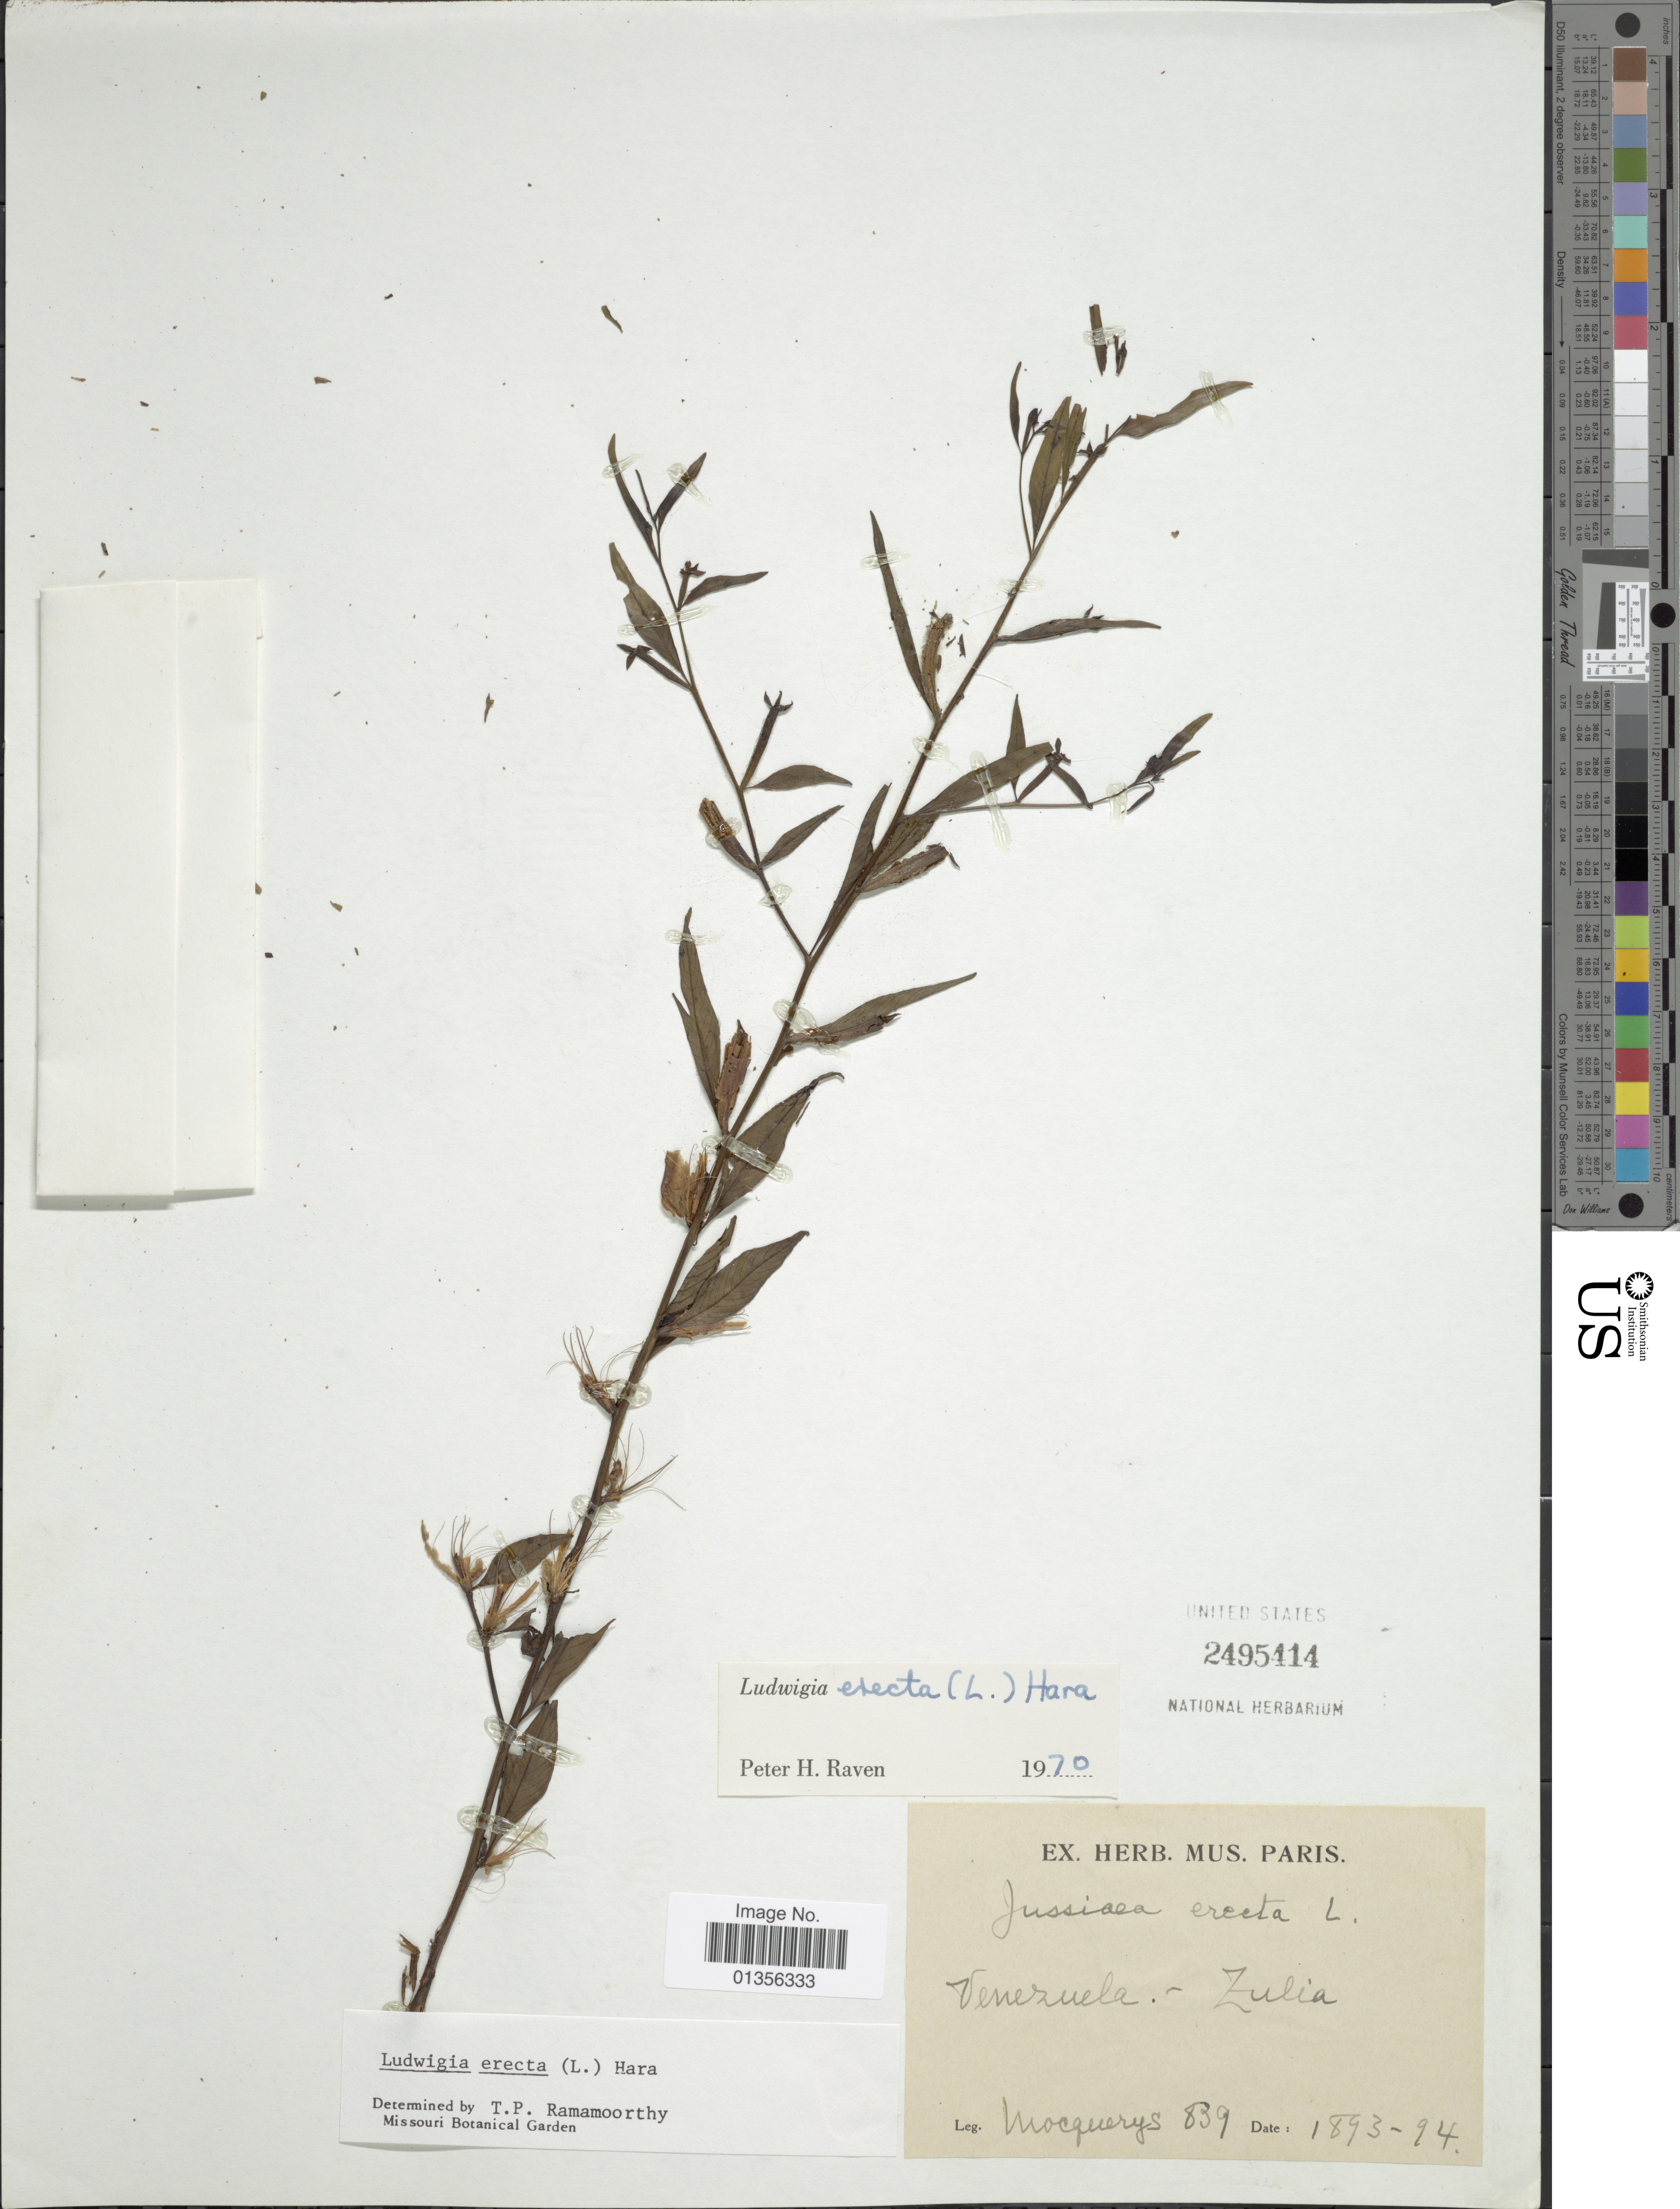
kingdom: Plantae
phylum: Tracheophyta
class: Magnoliopsida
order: Myrtales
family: Onagraceae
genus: Ludwigia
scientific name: Ludwigia erecta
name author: (L.) H. Hara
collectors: A. Mocquerys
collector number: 839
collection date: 1893/1894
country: Venezuela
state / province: Zulia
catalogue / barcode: US 2495414